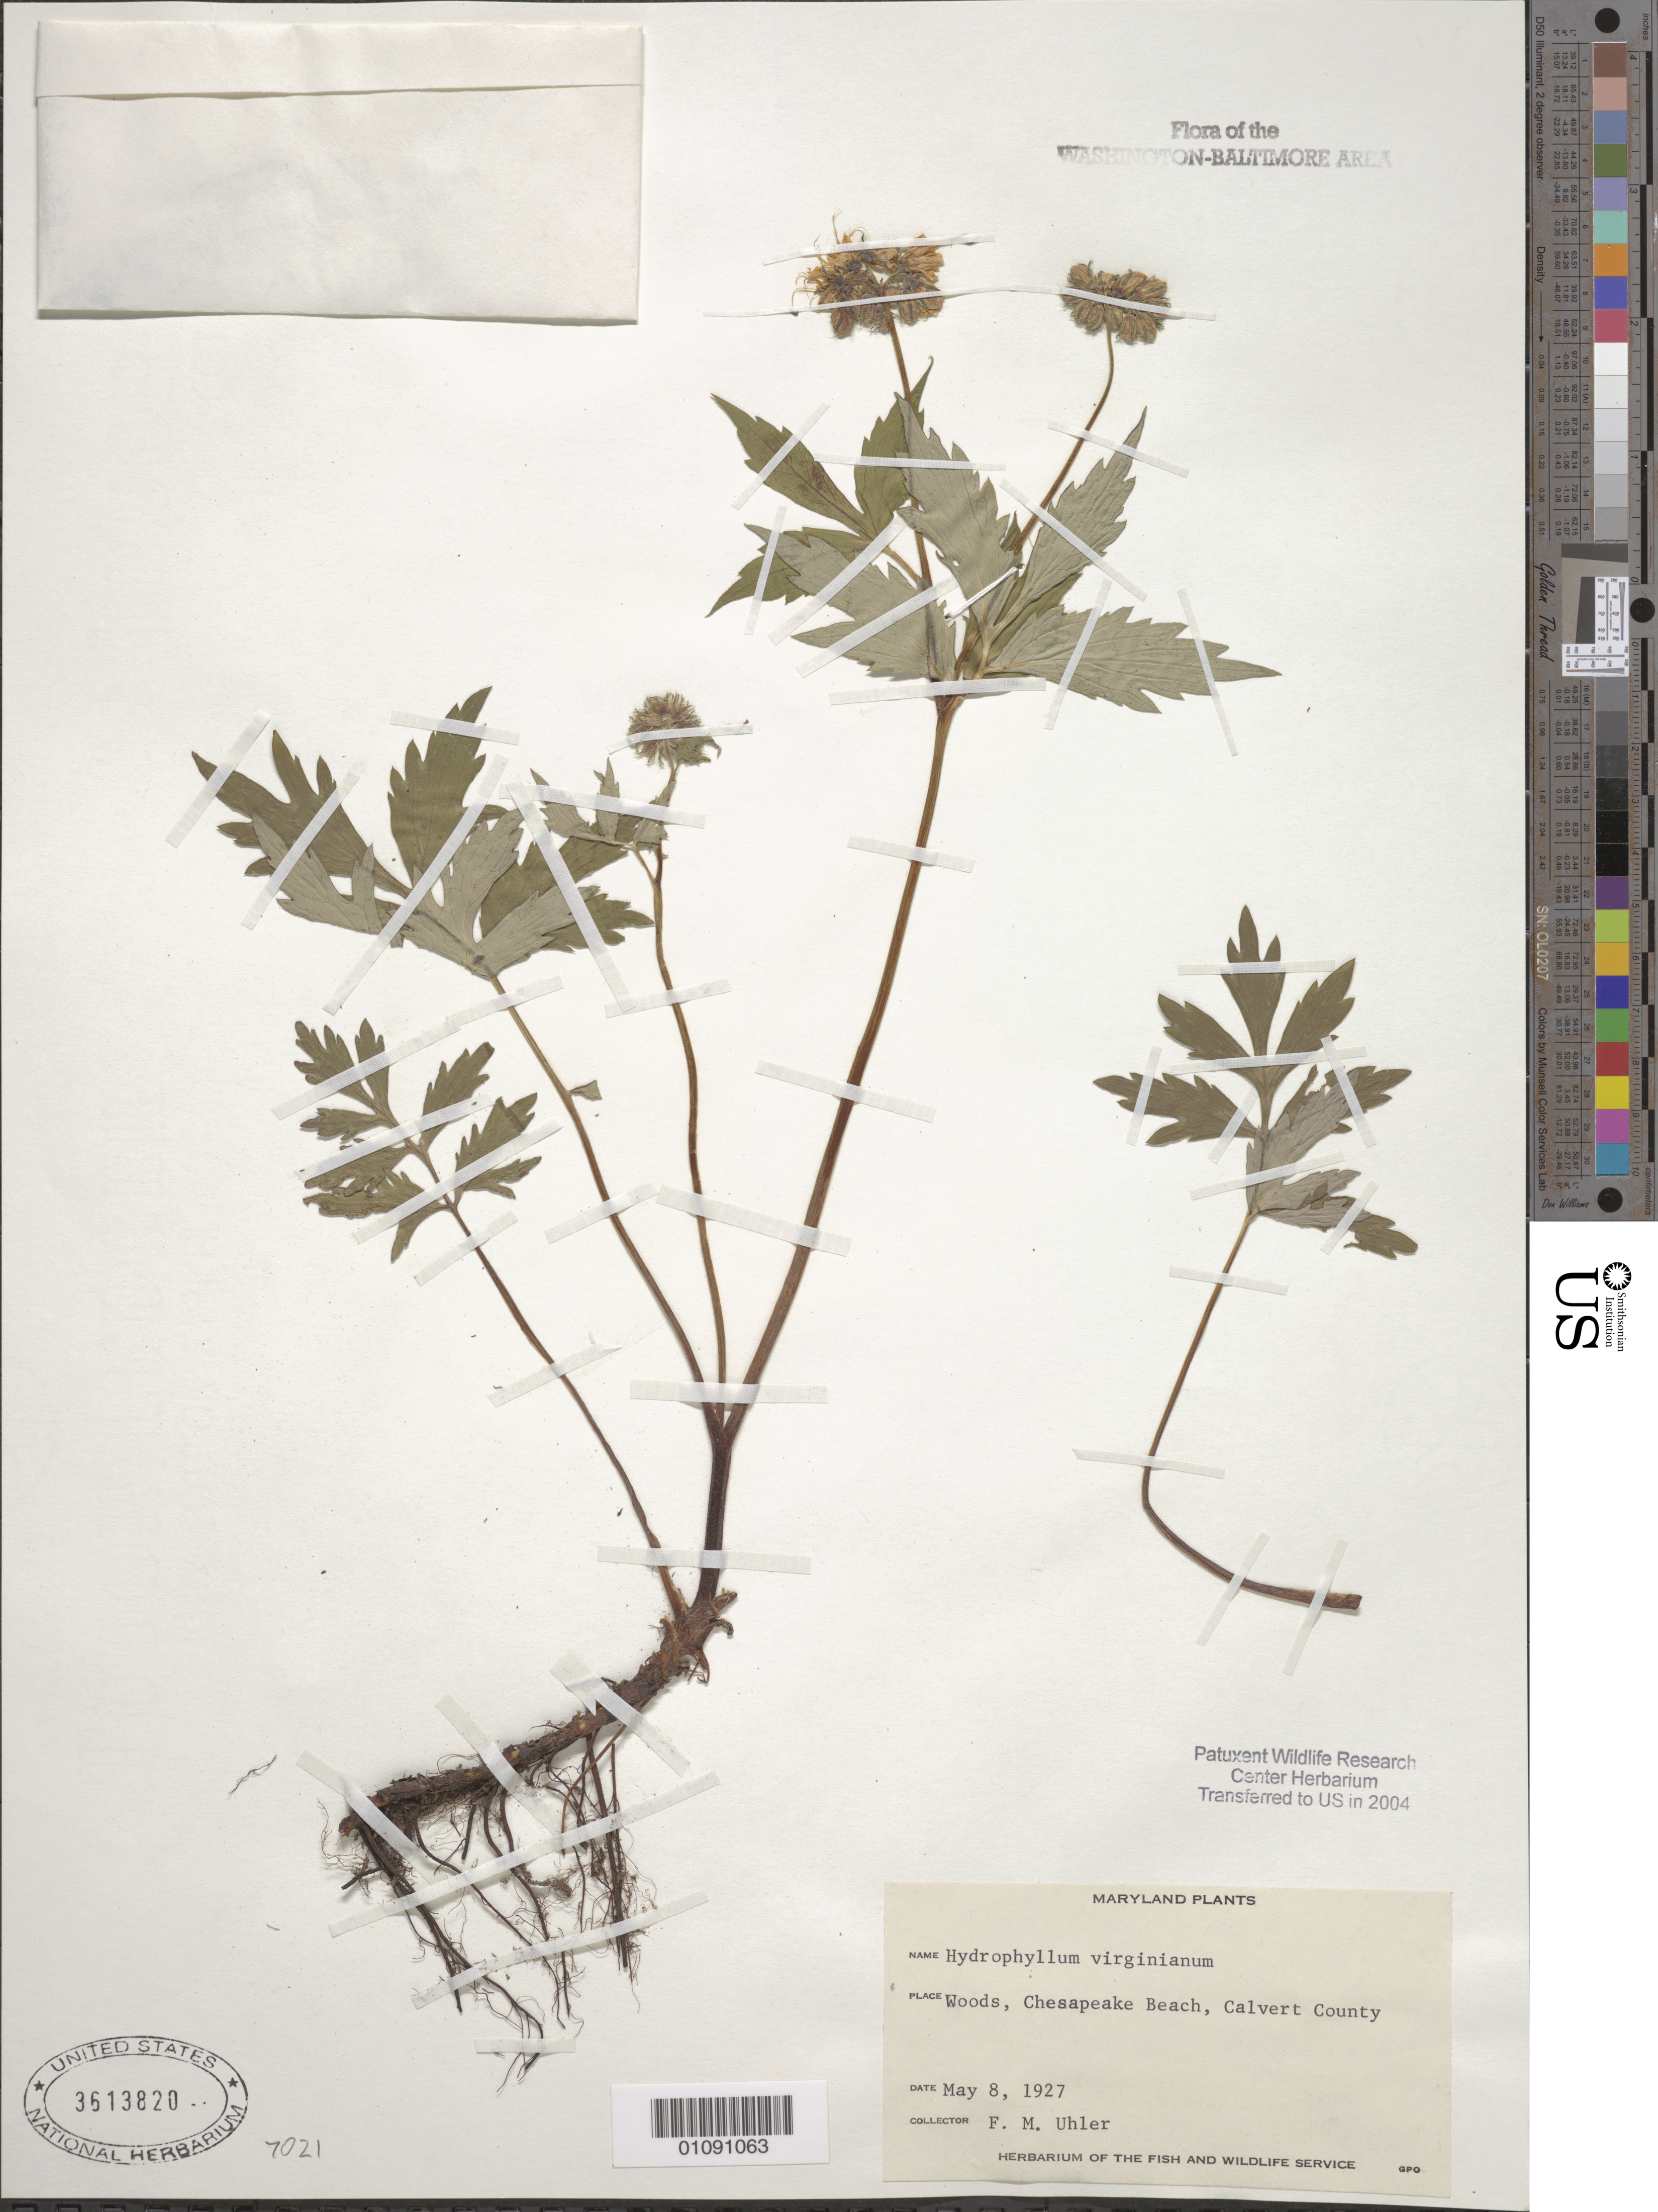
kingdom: Plantae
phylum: Tracheophyta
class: Magnoliopsida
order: Boraginales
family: Hydrophyllaceae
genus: Hydrophyllum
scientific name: Hydrophyllum virginianum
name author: L.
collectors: F. M. Uhler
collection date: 1927-05-08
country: United States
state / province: Maryland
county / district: Calvert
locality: Chesapeake Beach.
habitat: Woods.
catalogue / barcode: US 3613820